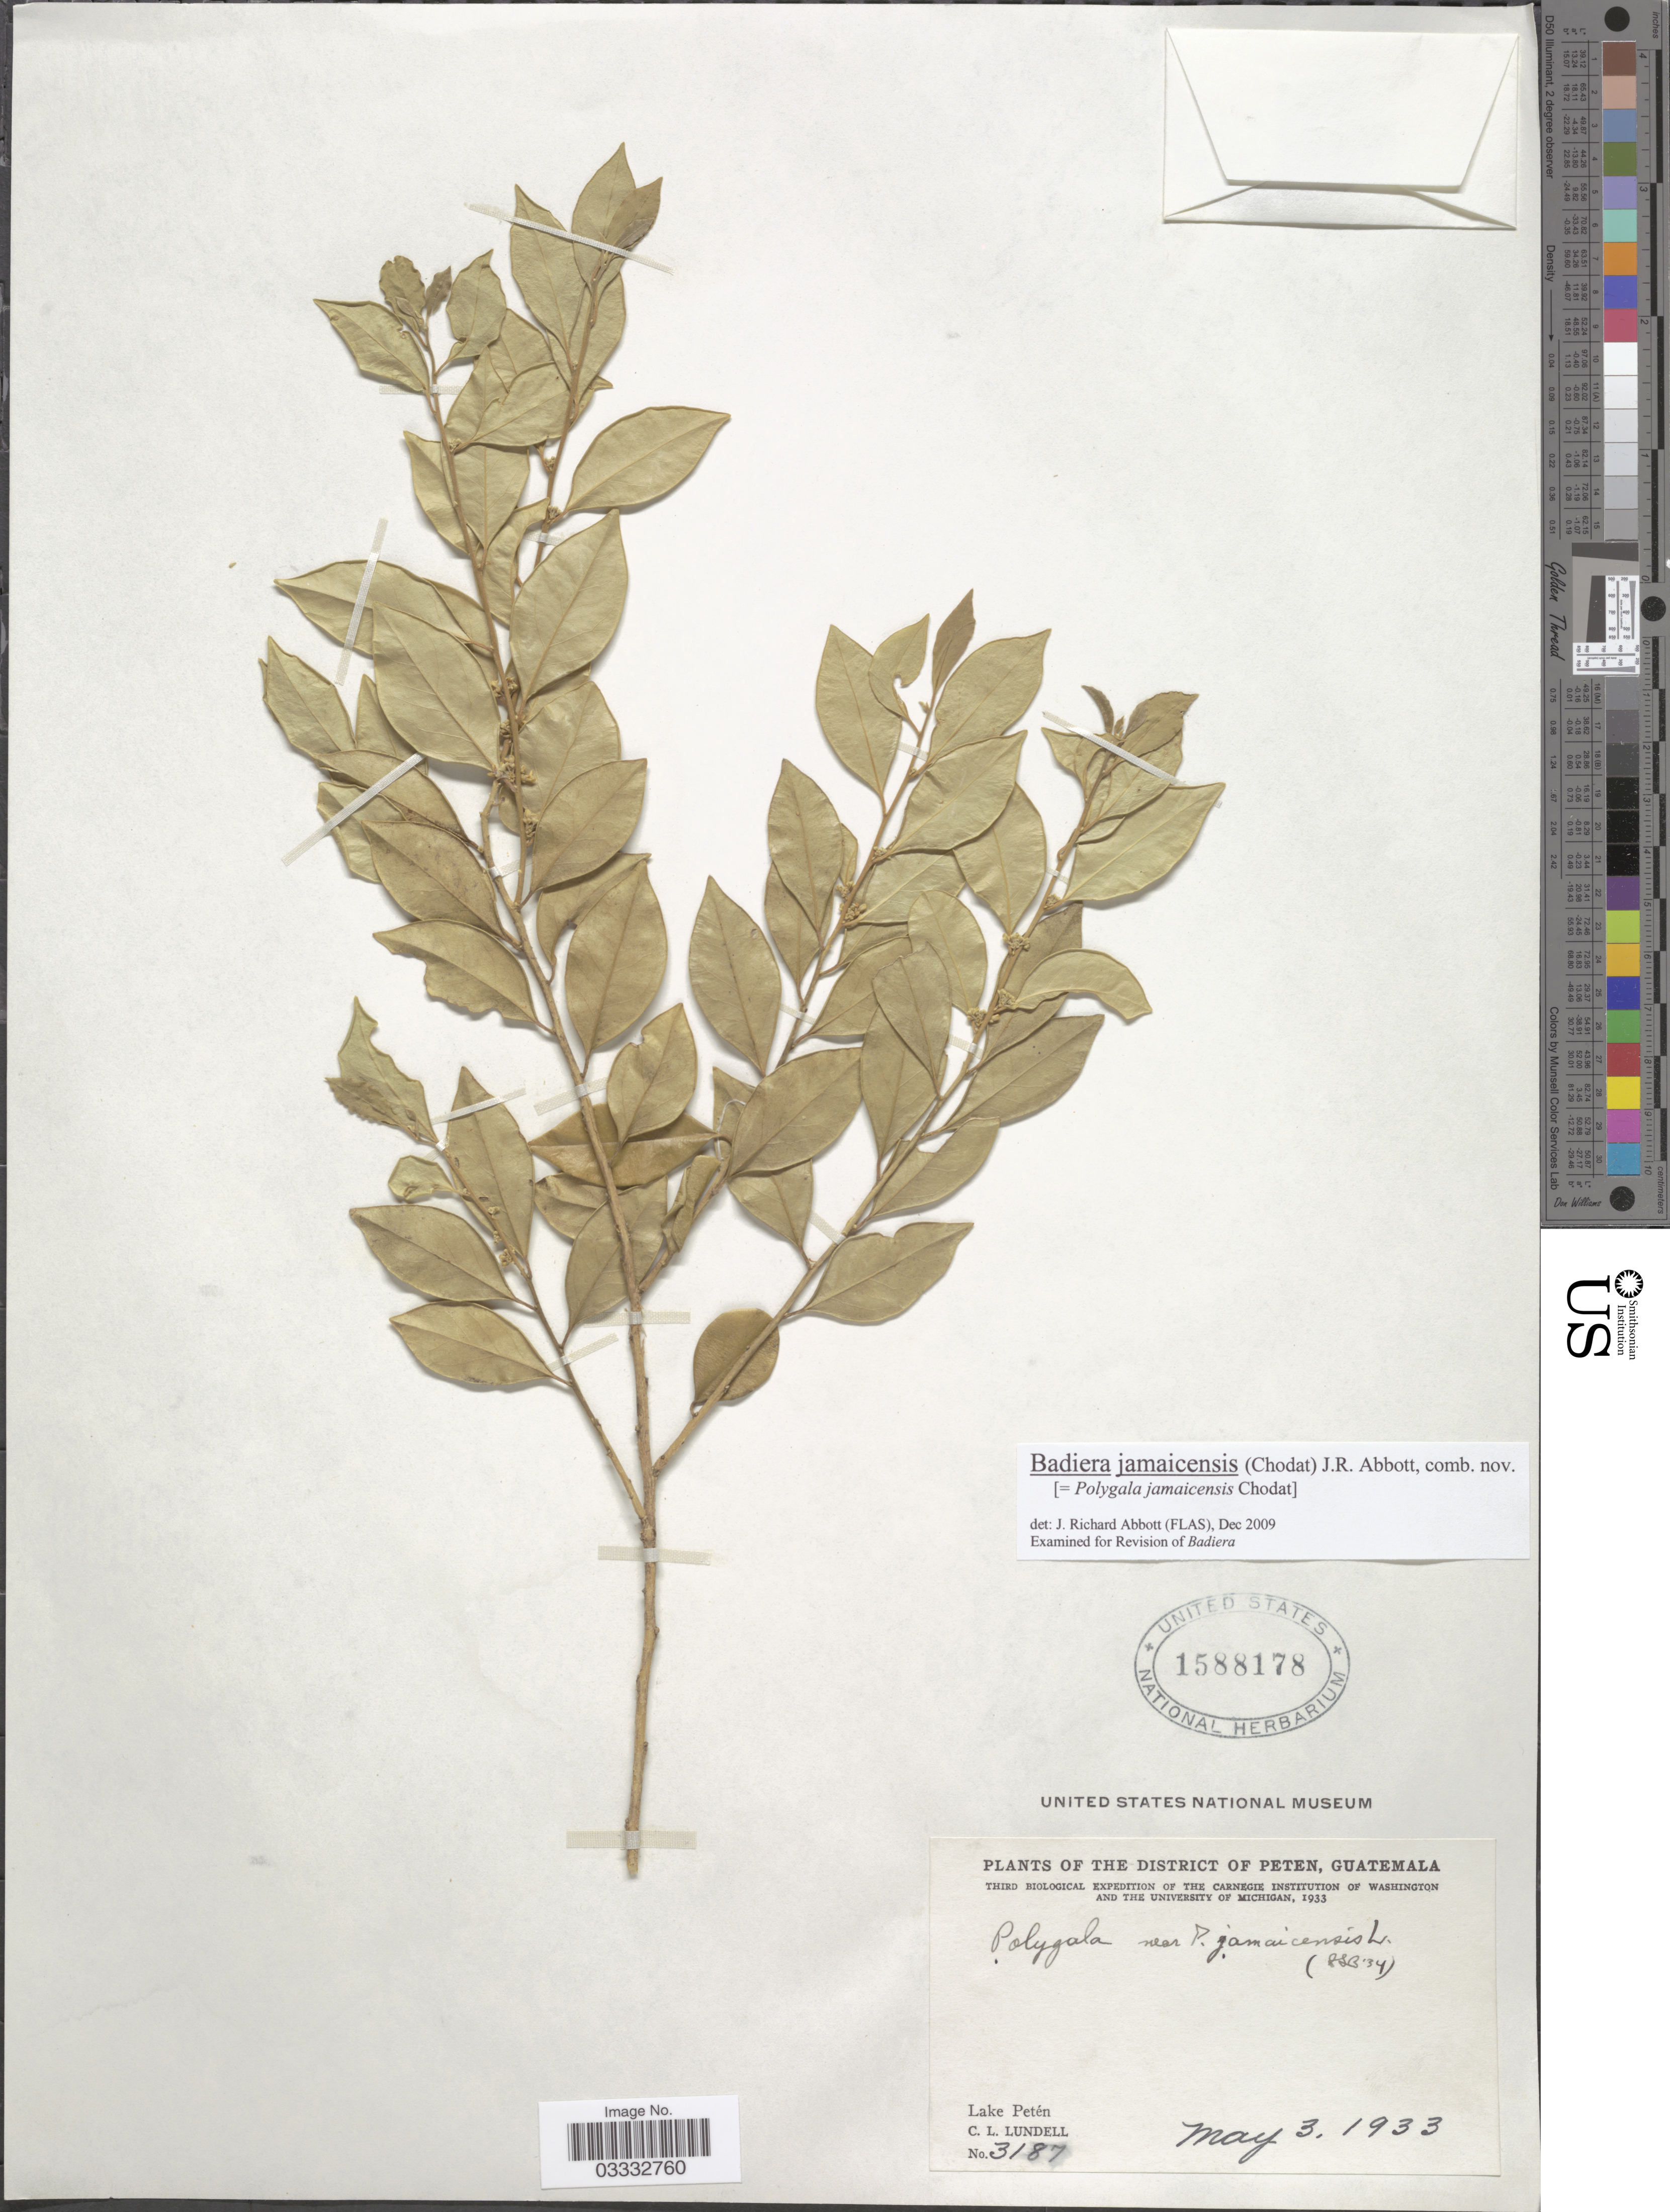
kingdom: Plantae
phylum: Tracheophyta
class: Magnoliopsida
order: Fabales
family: Polygalaceae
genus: Polygala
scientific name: Polygala jamaicensis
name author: Chodat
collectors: C. L. Lundell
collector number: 3187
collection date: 1933-05-03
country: Guatemala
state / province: El Petén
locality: The District of Peten. Lake Petén.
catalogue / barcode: US 1588178